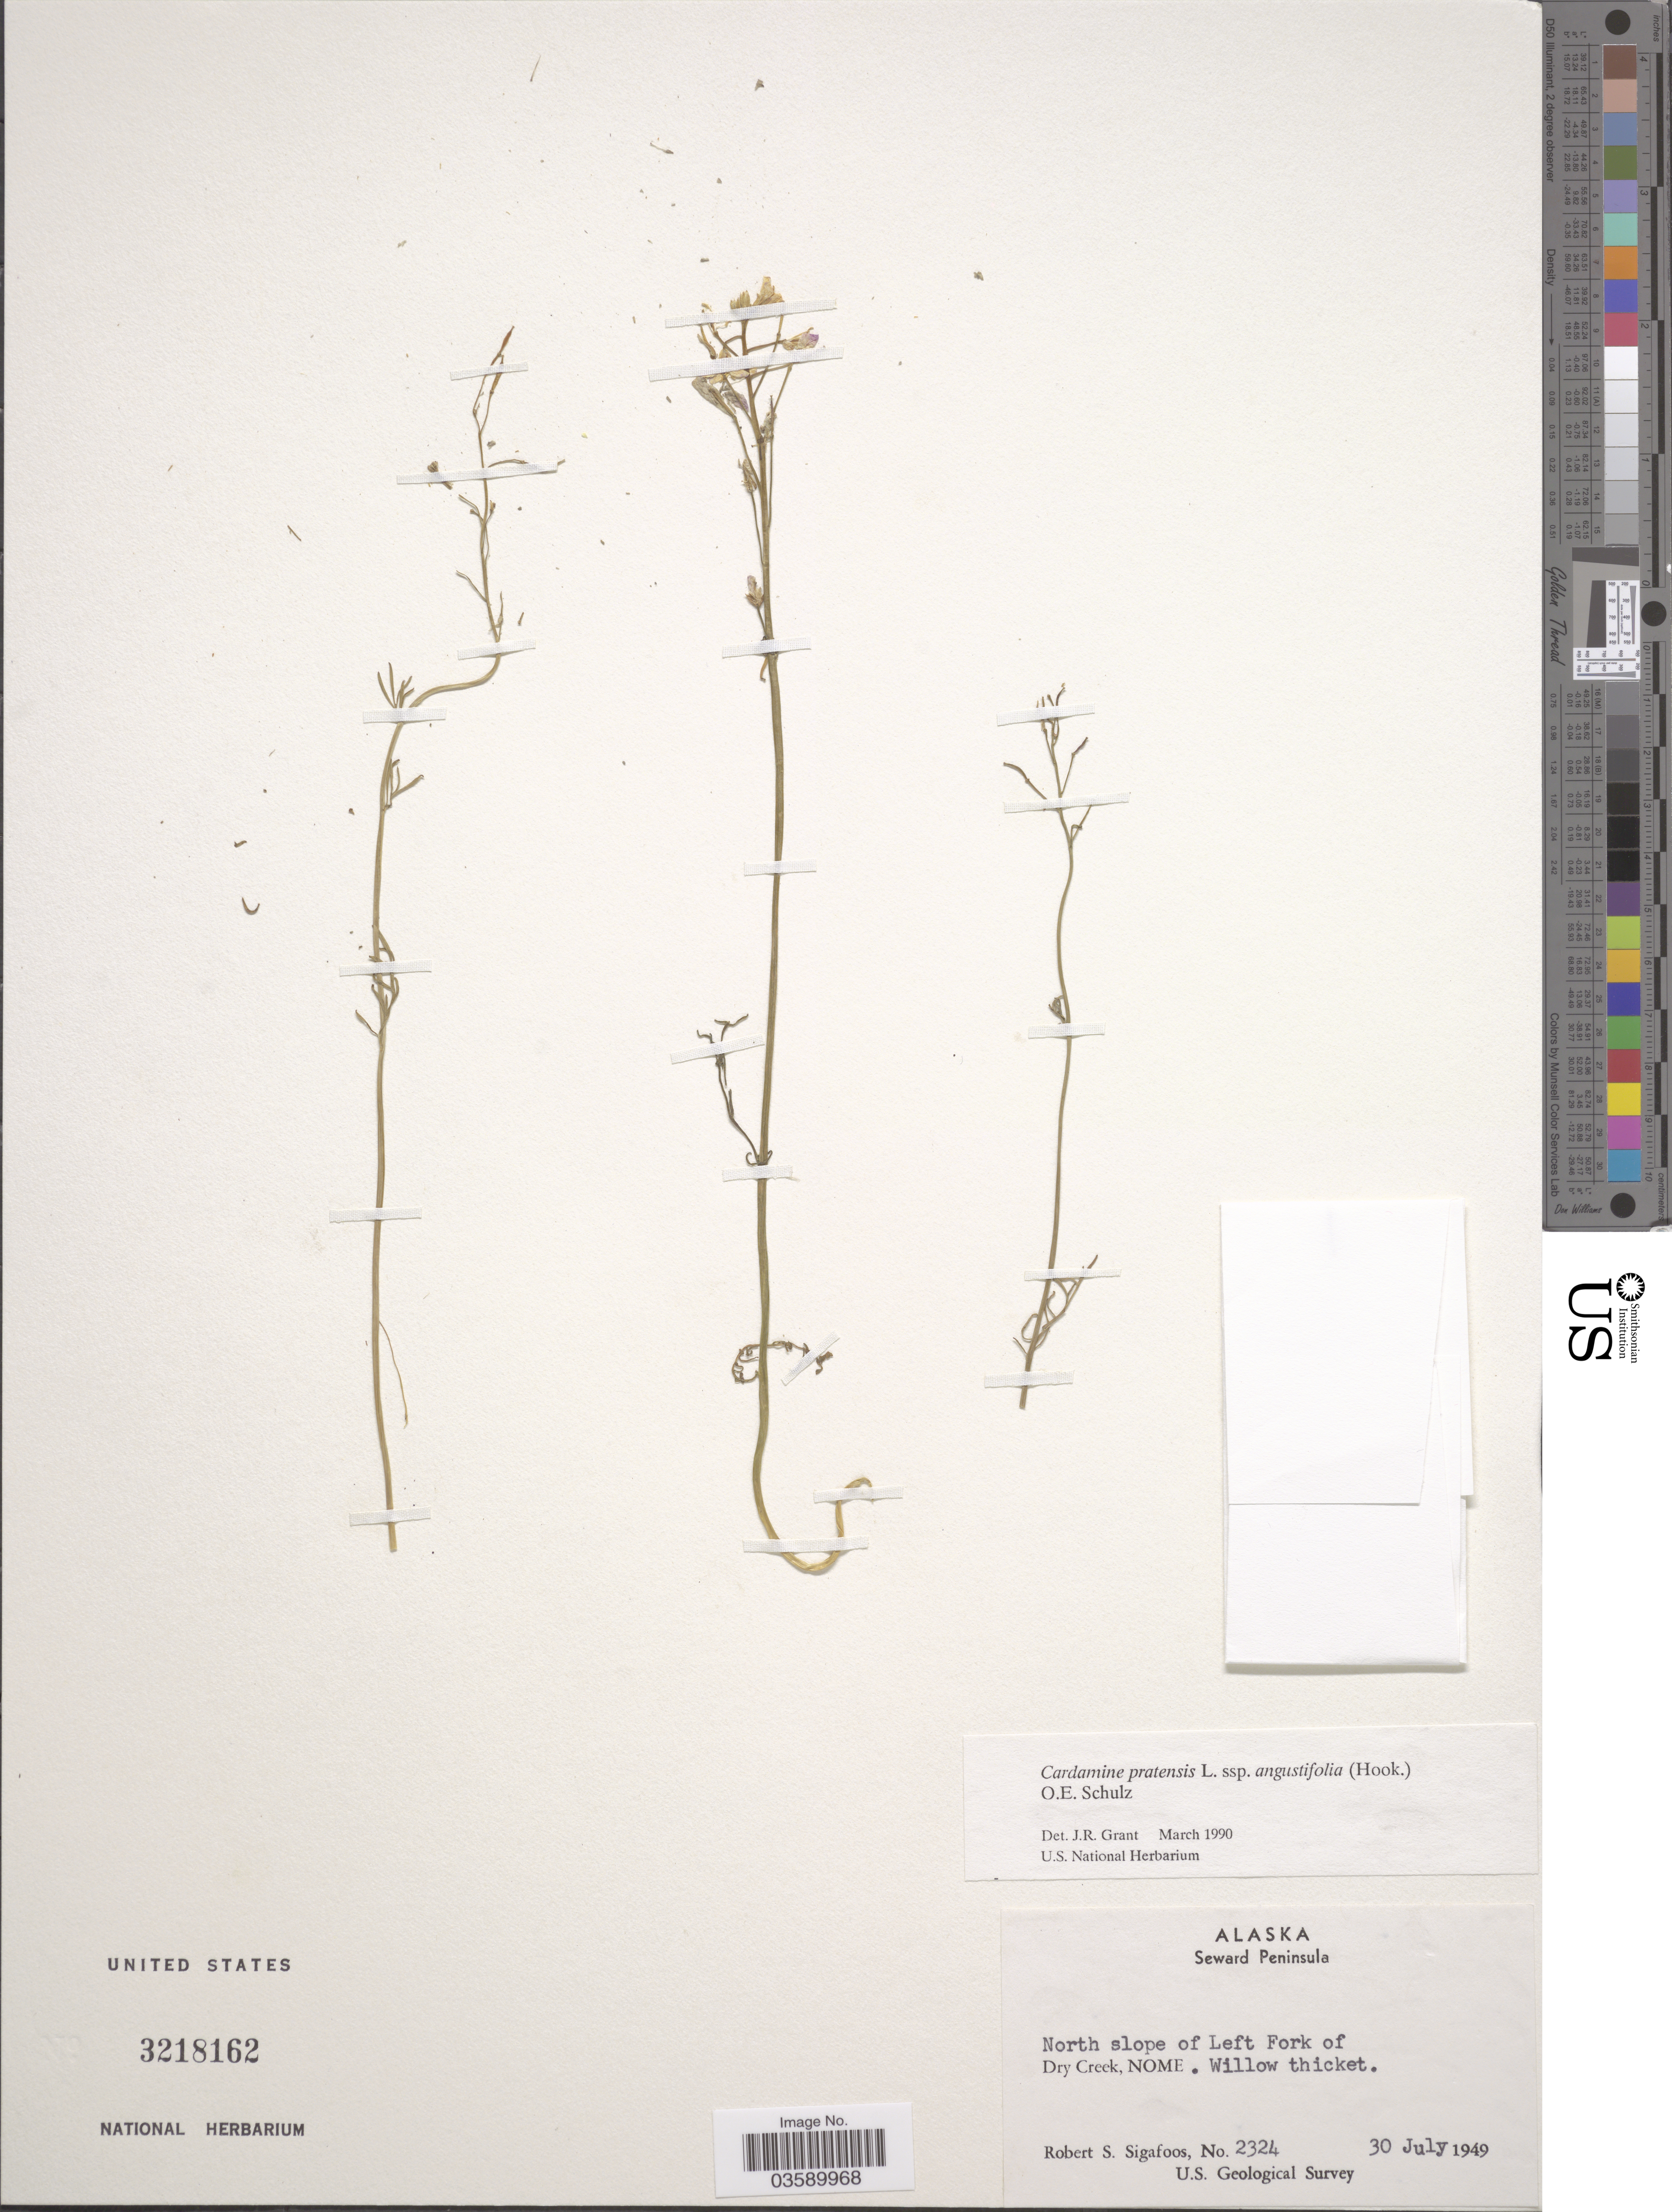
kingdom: Plantae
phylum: Tracheophyta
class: Magnoliopsida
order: Brassicales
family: Brassicaceae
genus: Cardamine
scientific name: Cardamine pratensis subsp. angustifolia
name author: (Hook.) O.E. Schulz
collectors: R. Sigafoos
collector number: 2324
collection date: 1949-07-30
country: United States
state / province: Alaska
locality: Seward Peninsula. North slope of Left Fork of Dry Creek, Nome. Willow thicket.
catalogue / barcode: US 3218162